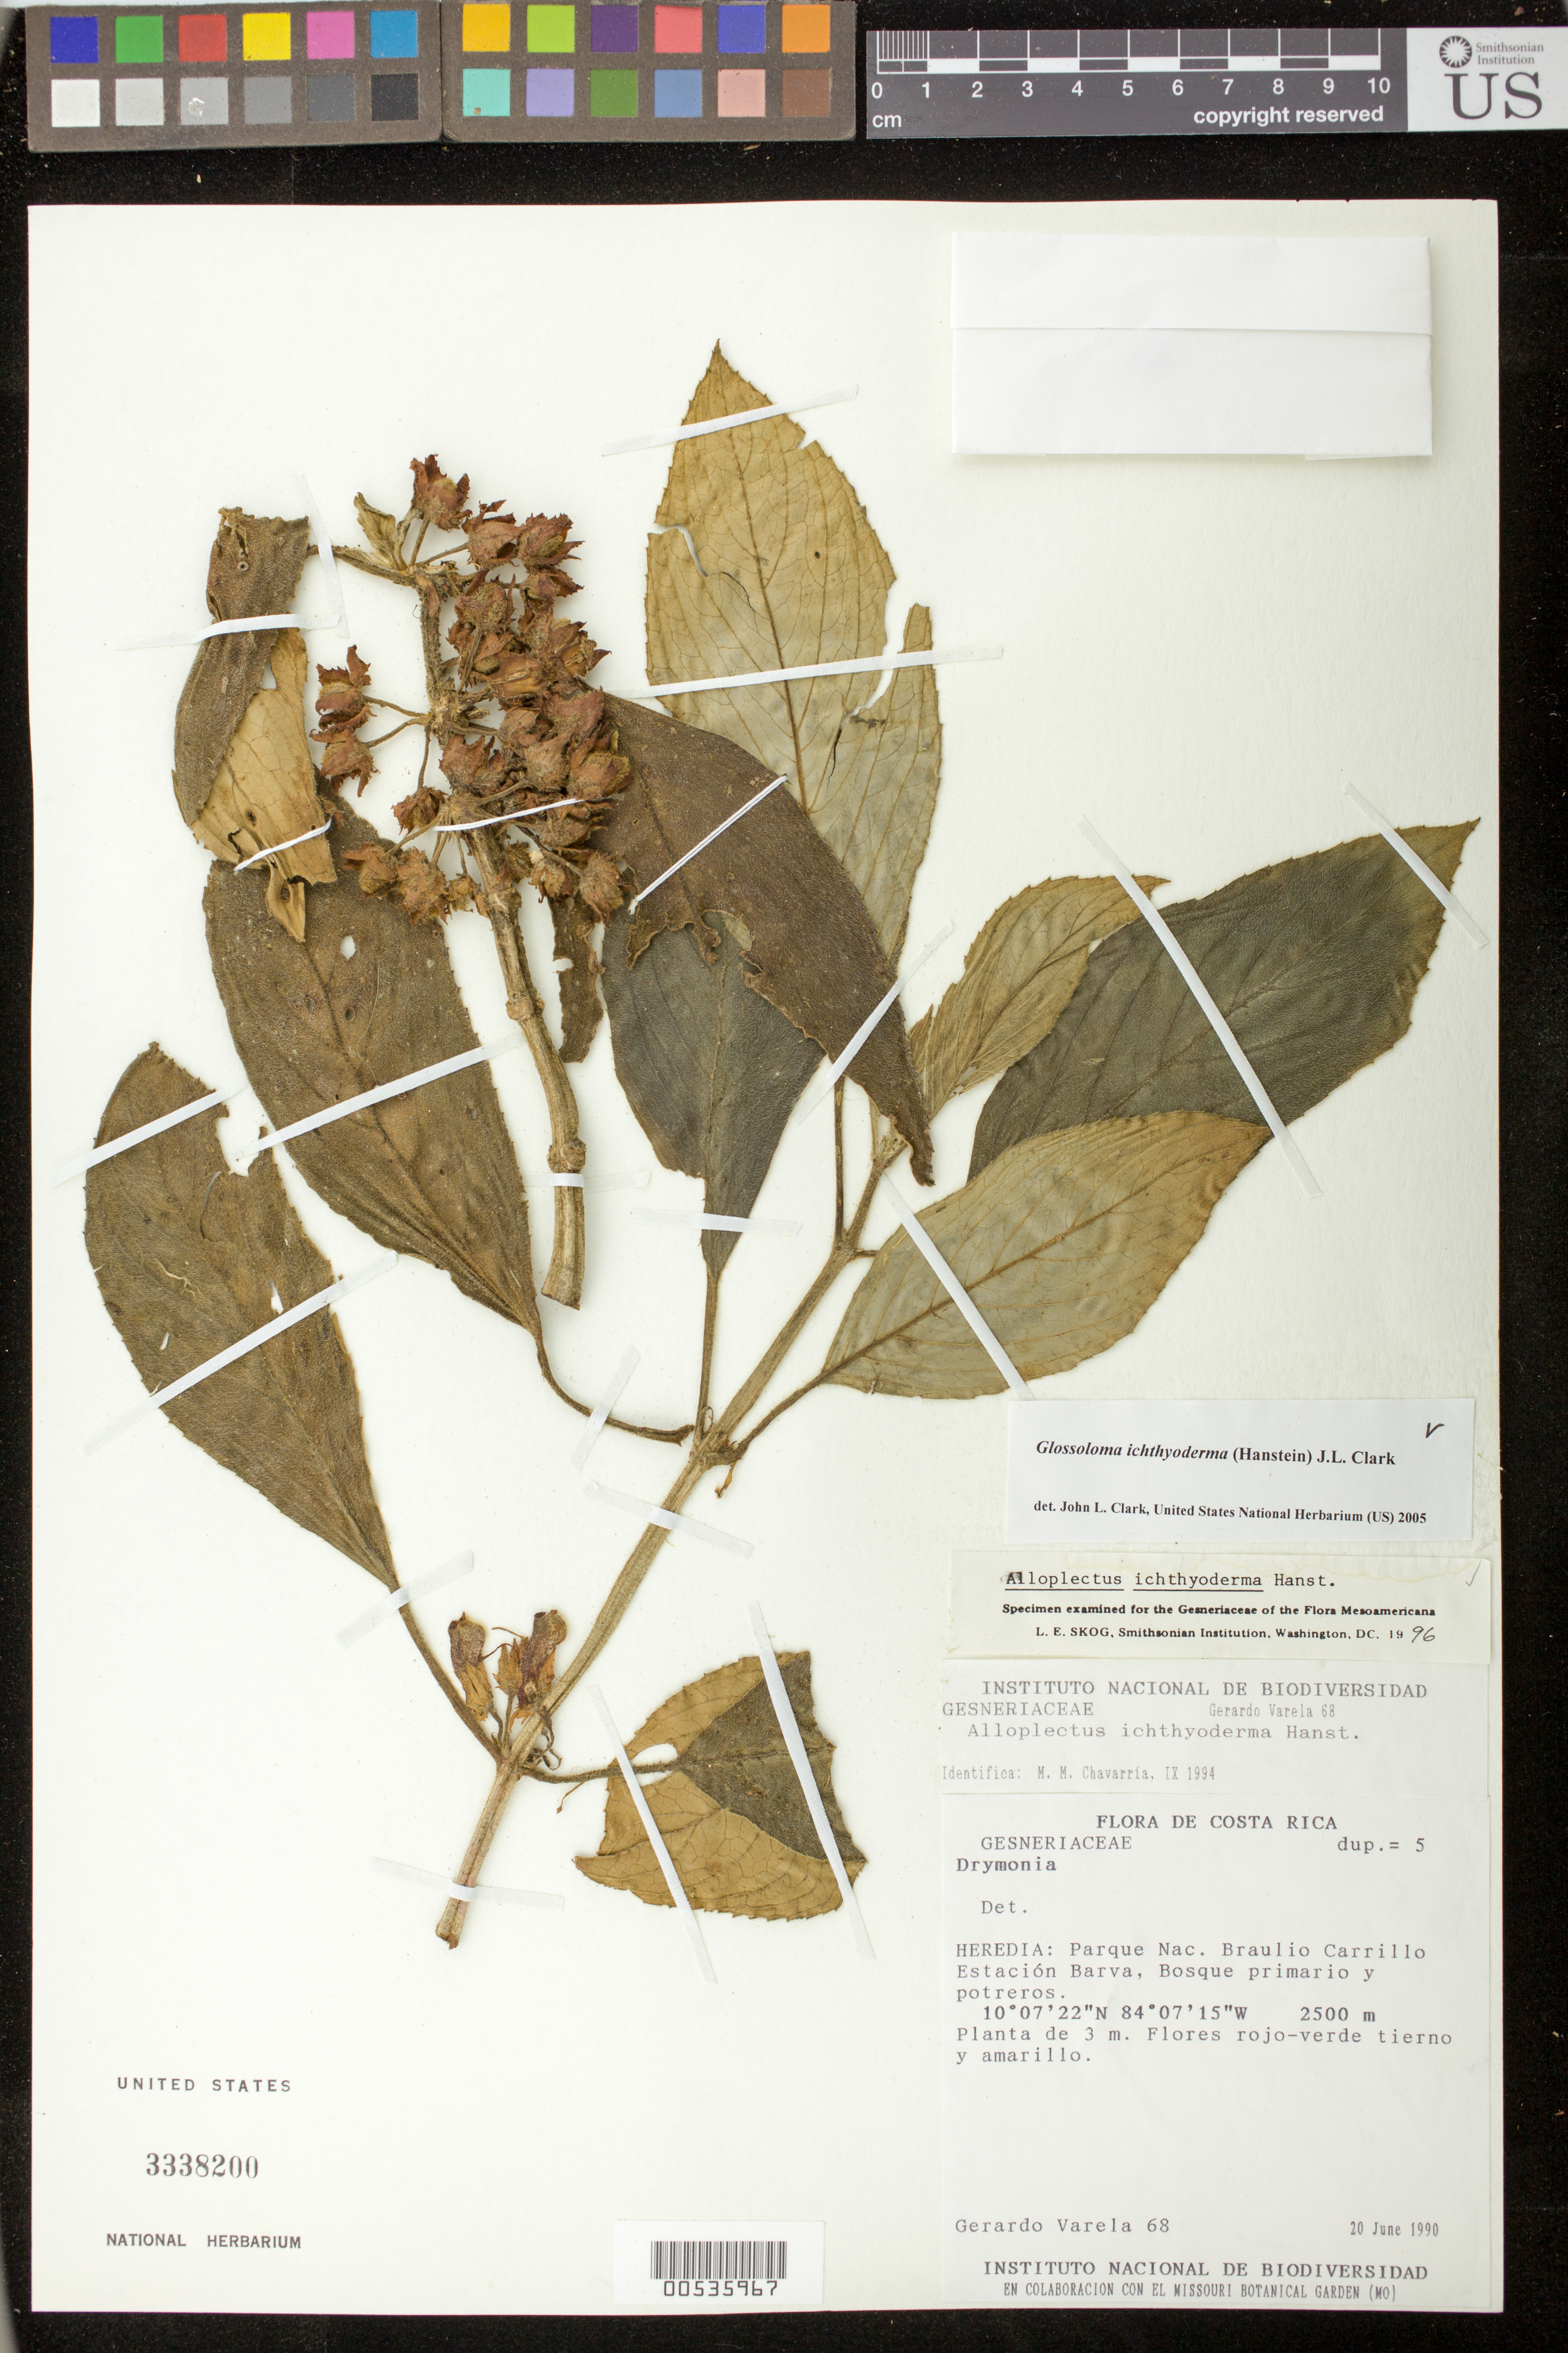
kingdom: Plantae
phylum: Tracheophyta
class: Magnoliopsida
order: Lamiales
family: Gesneriaceae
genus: Glossoloma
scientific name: Glossoloma ichthyoderma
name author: (Hanst.) J.L. Clark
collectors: G. Varela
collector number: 68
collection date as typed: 20 Jun 1990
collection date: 1990-06-20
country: Costa Rica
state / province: Heredia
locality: Parque Nac. Braulio Carrillo, Estación Barva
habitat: Bosque primario y potreros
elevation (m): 2500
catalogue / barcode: US 3338200